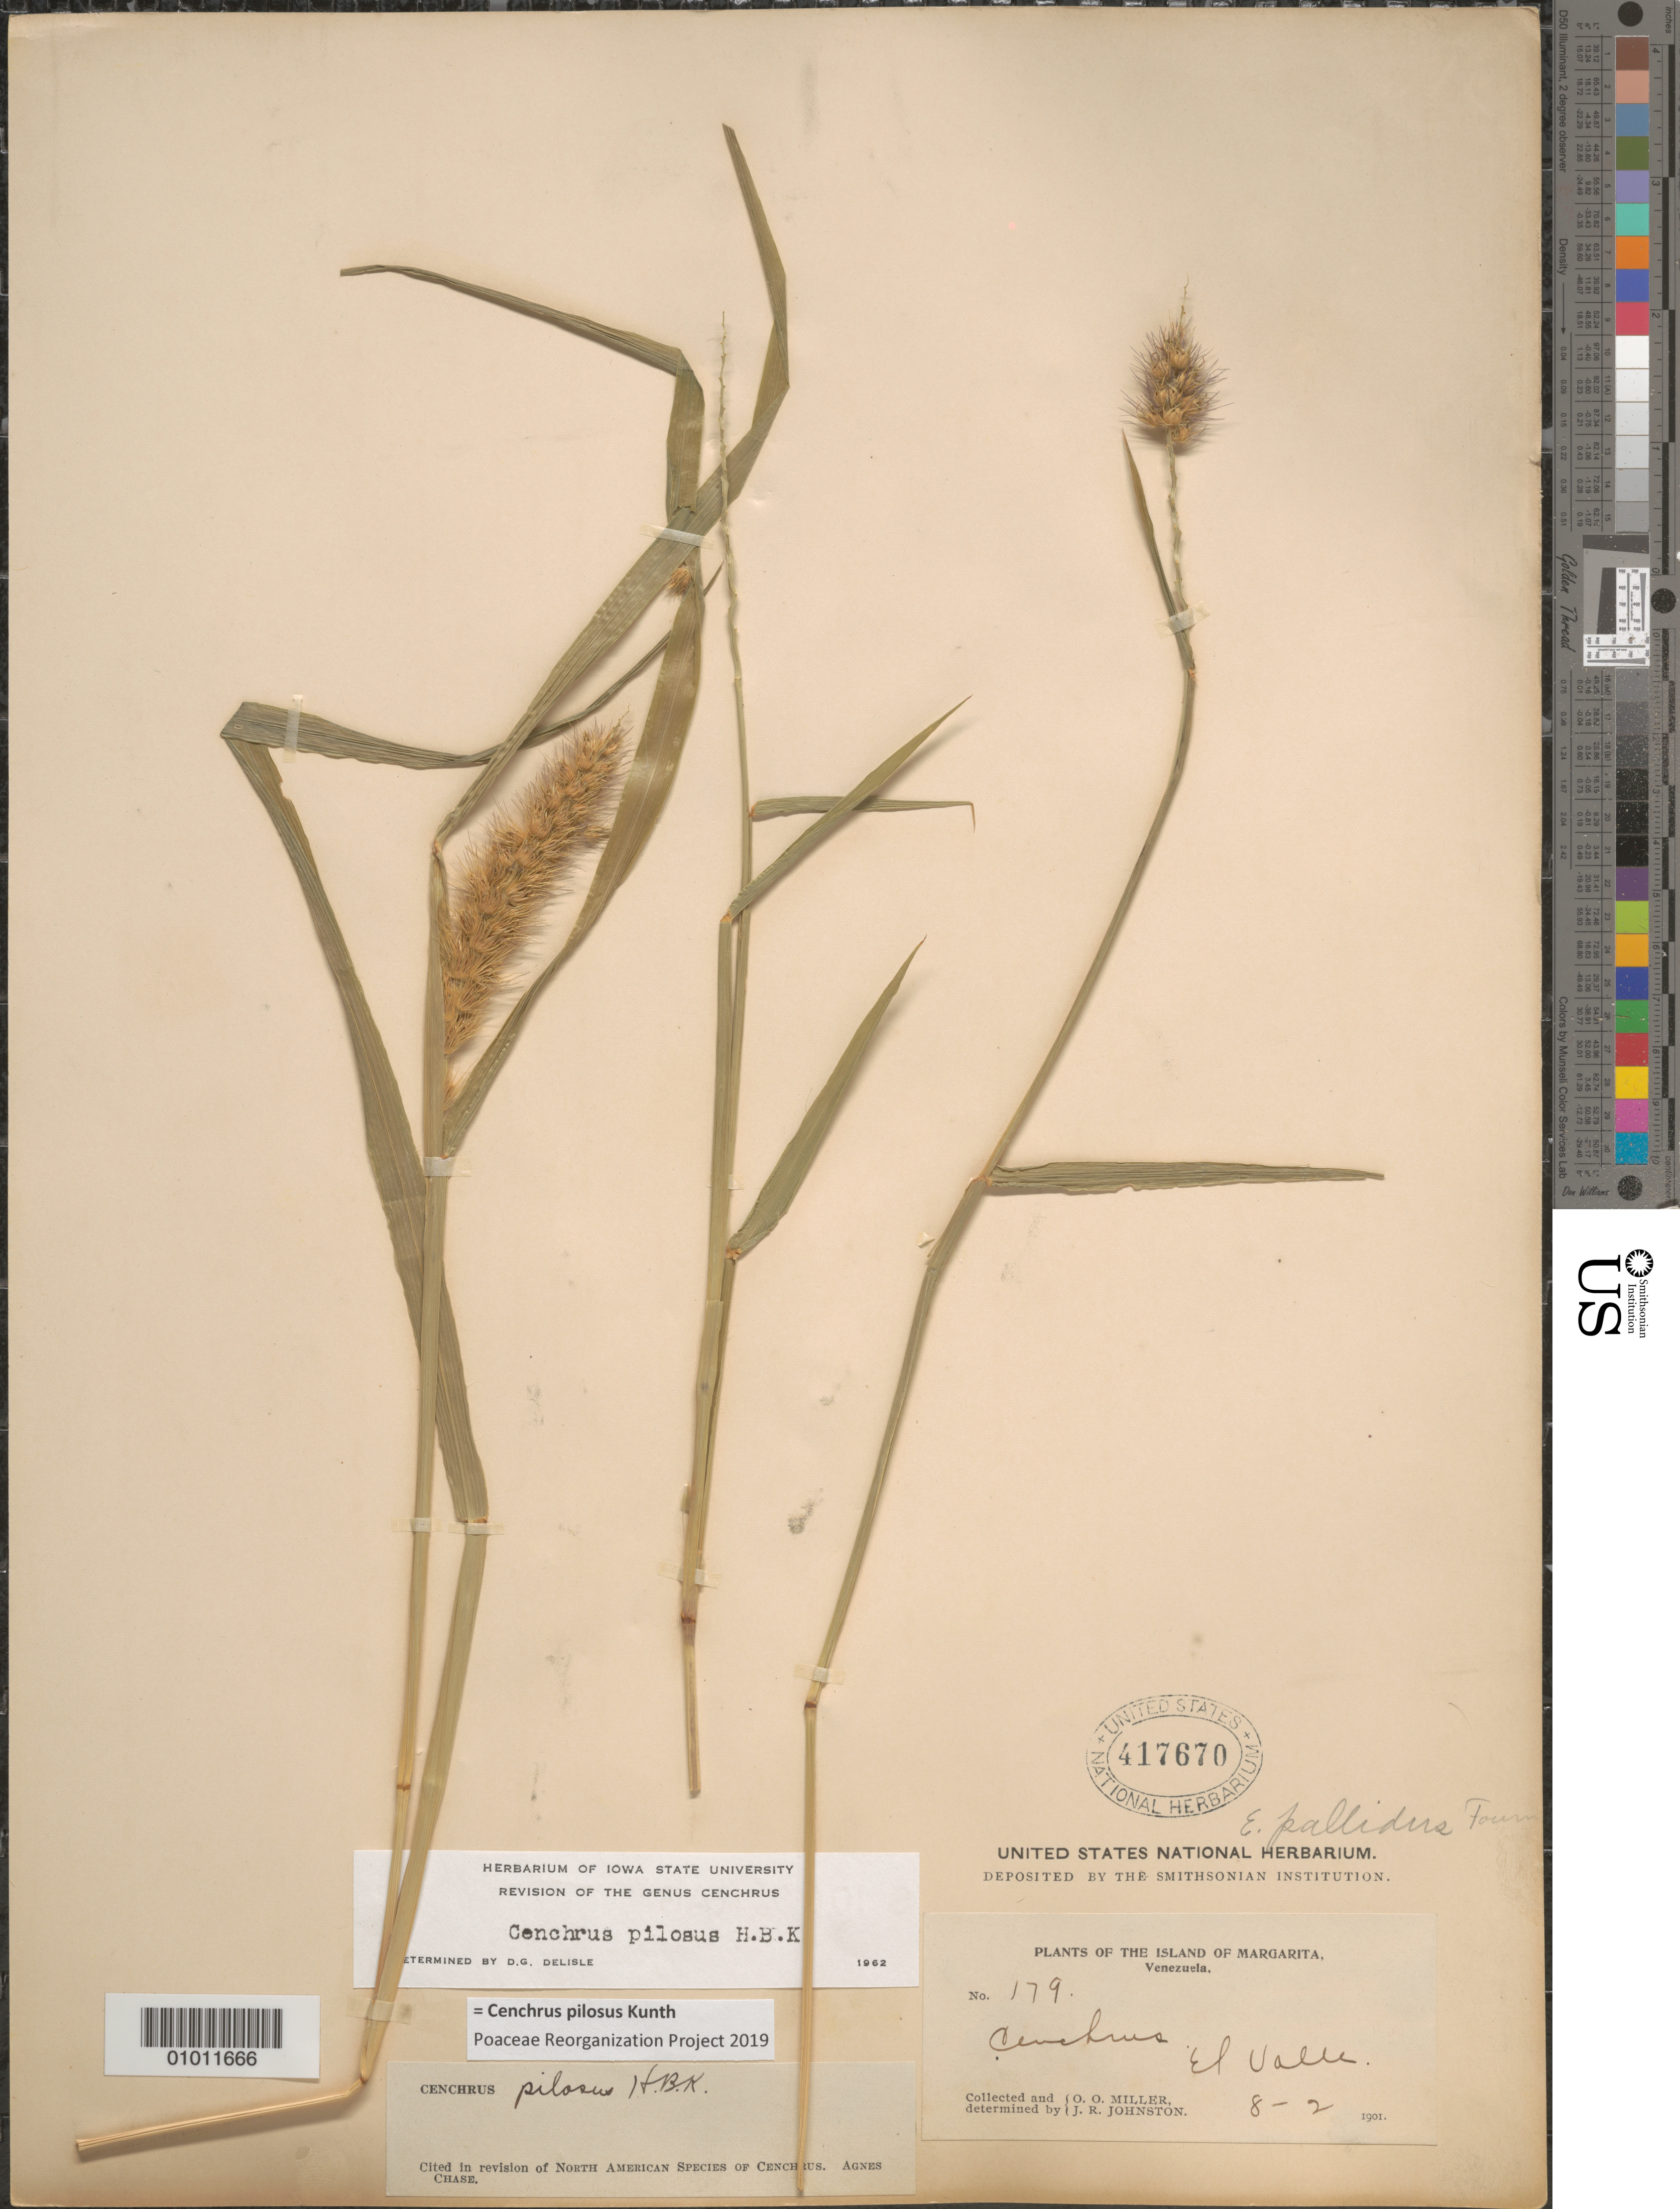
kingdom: Plantae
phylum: Tracheophyta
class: Liliopsida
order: Poales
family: Poaceae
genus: Cenchrus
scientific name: Cenchrus pilosus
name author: Kunth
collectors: O. O. Miller & J. Johnston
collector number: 179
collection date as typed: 08 Feb 1901 or 02 Aug 1901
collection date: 1901-02-08 or 1901-08-02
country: Venezuela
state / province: Nueva Esparta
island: Margarita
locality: El Valle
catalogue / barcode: US 417670